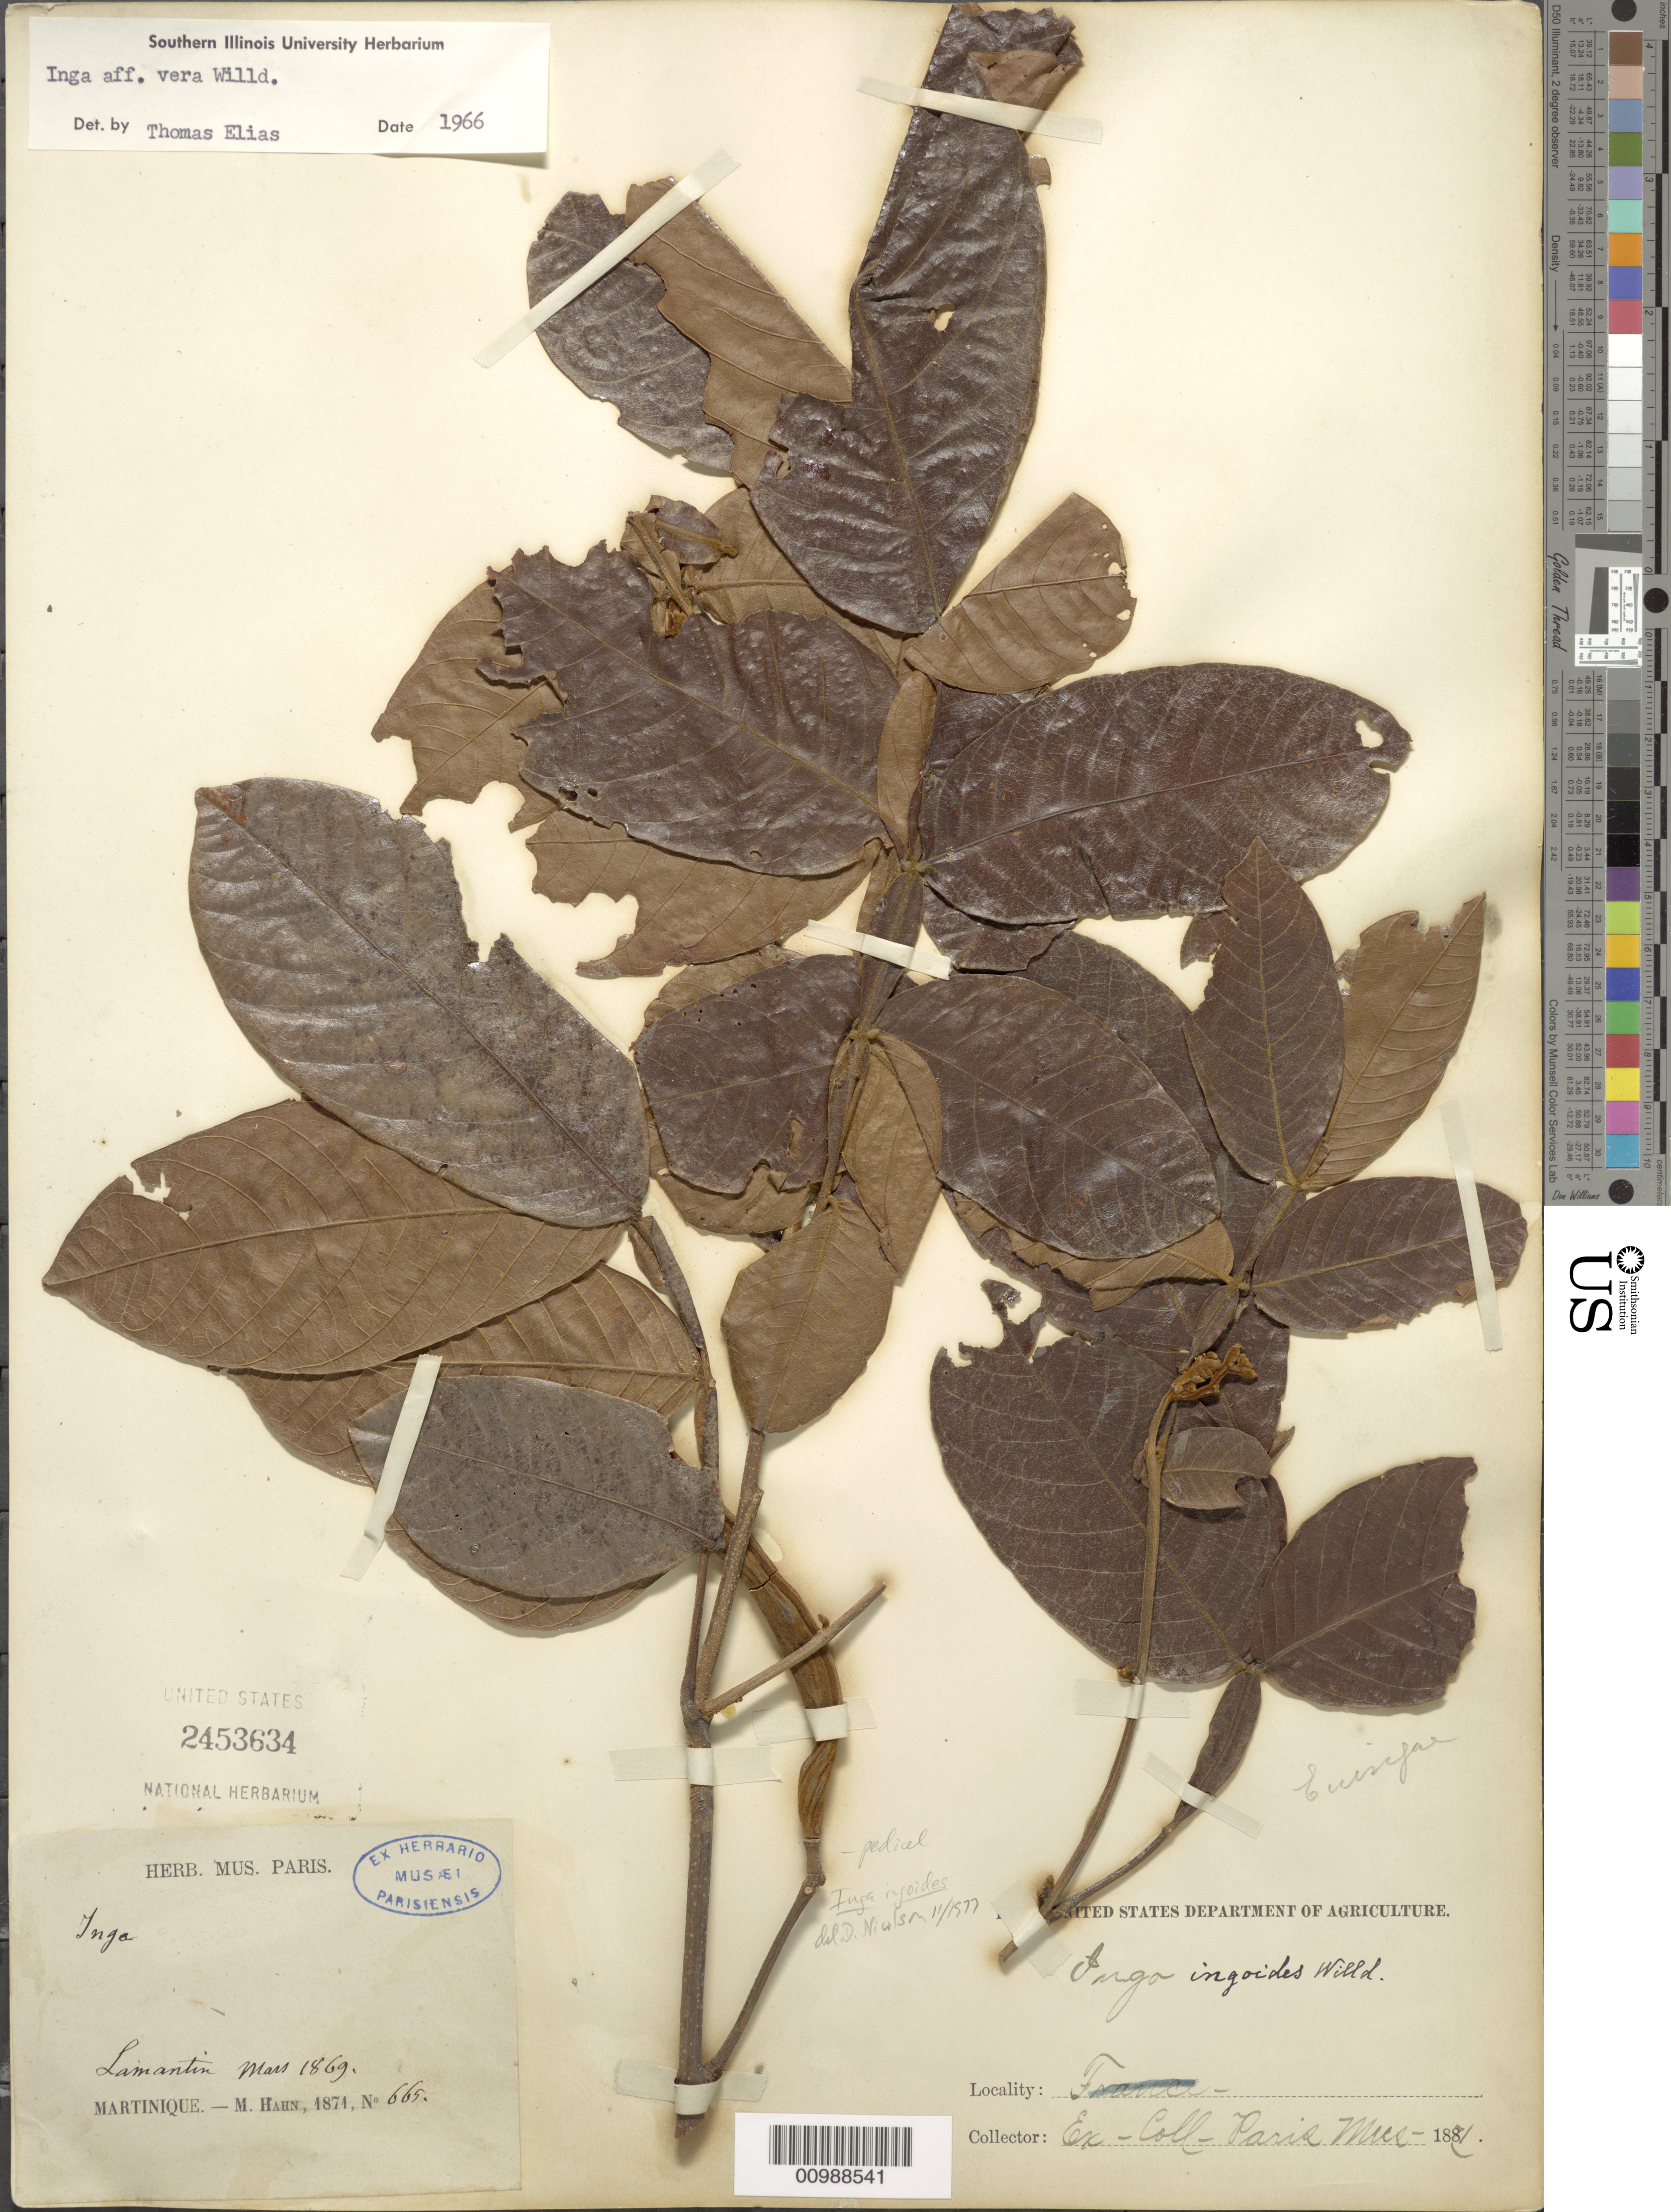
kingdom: Plantae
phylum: Tracheophyta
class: Magnoliopsida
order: Fabales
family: Fabaceae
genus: Inga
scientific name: Inga ingoides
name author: (Rich.) Willd.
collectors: M. Hahn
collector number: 665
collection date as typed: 01 Jan 1871 to31 Dec 1871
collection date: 1871-01-01/1871-12-31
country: Martinique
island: Martinique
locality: Lamantin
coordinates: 0 N, 0 E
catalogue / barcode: US 2453634